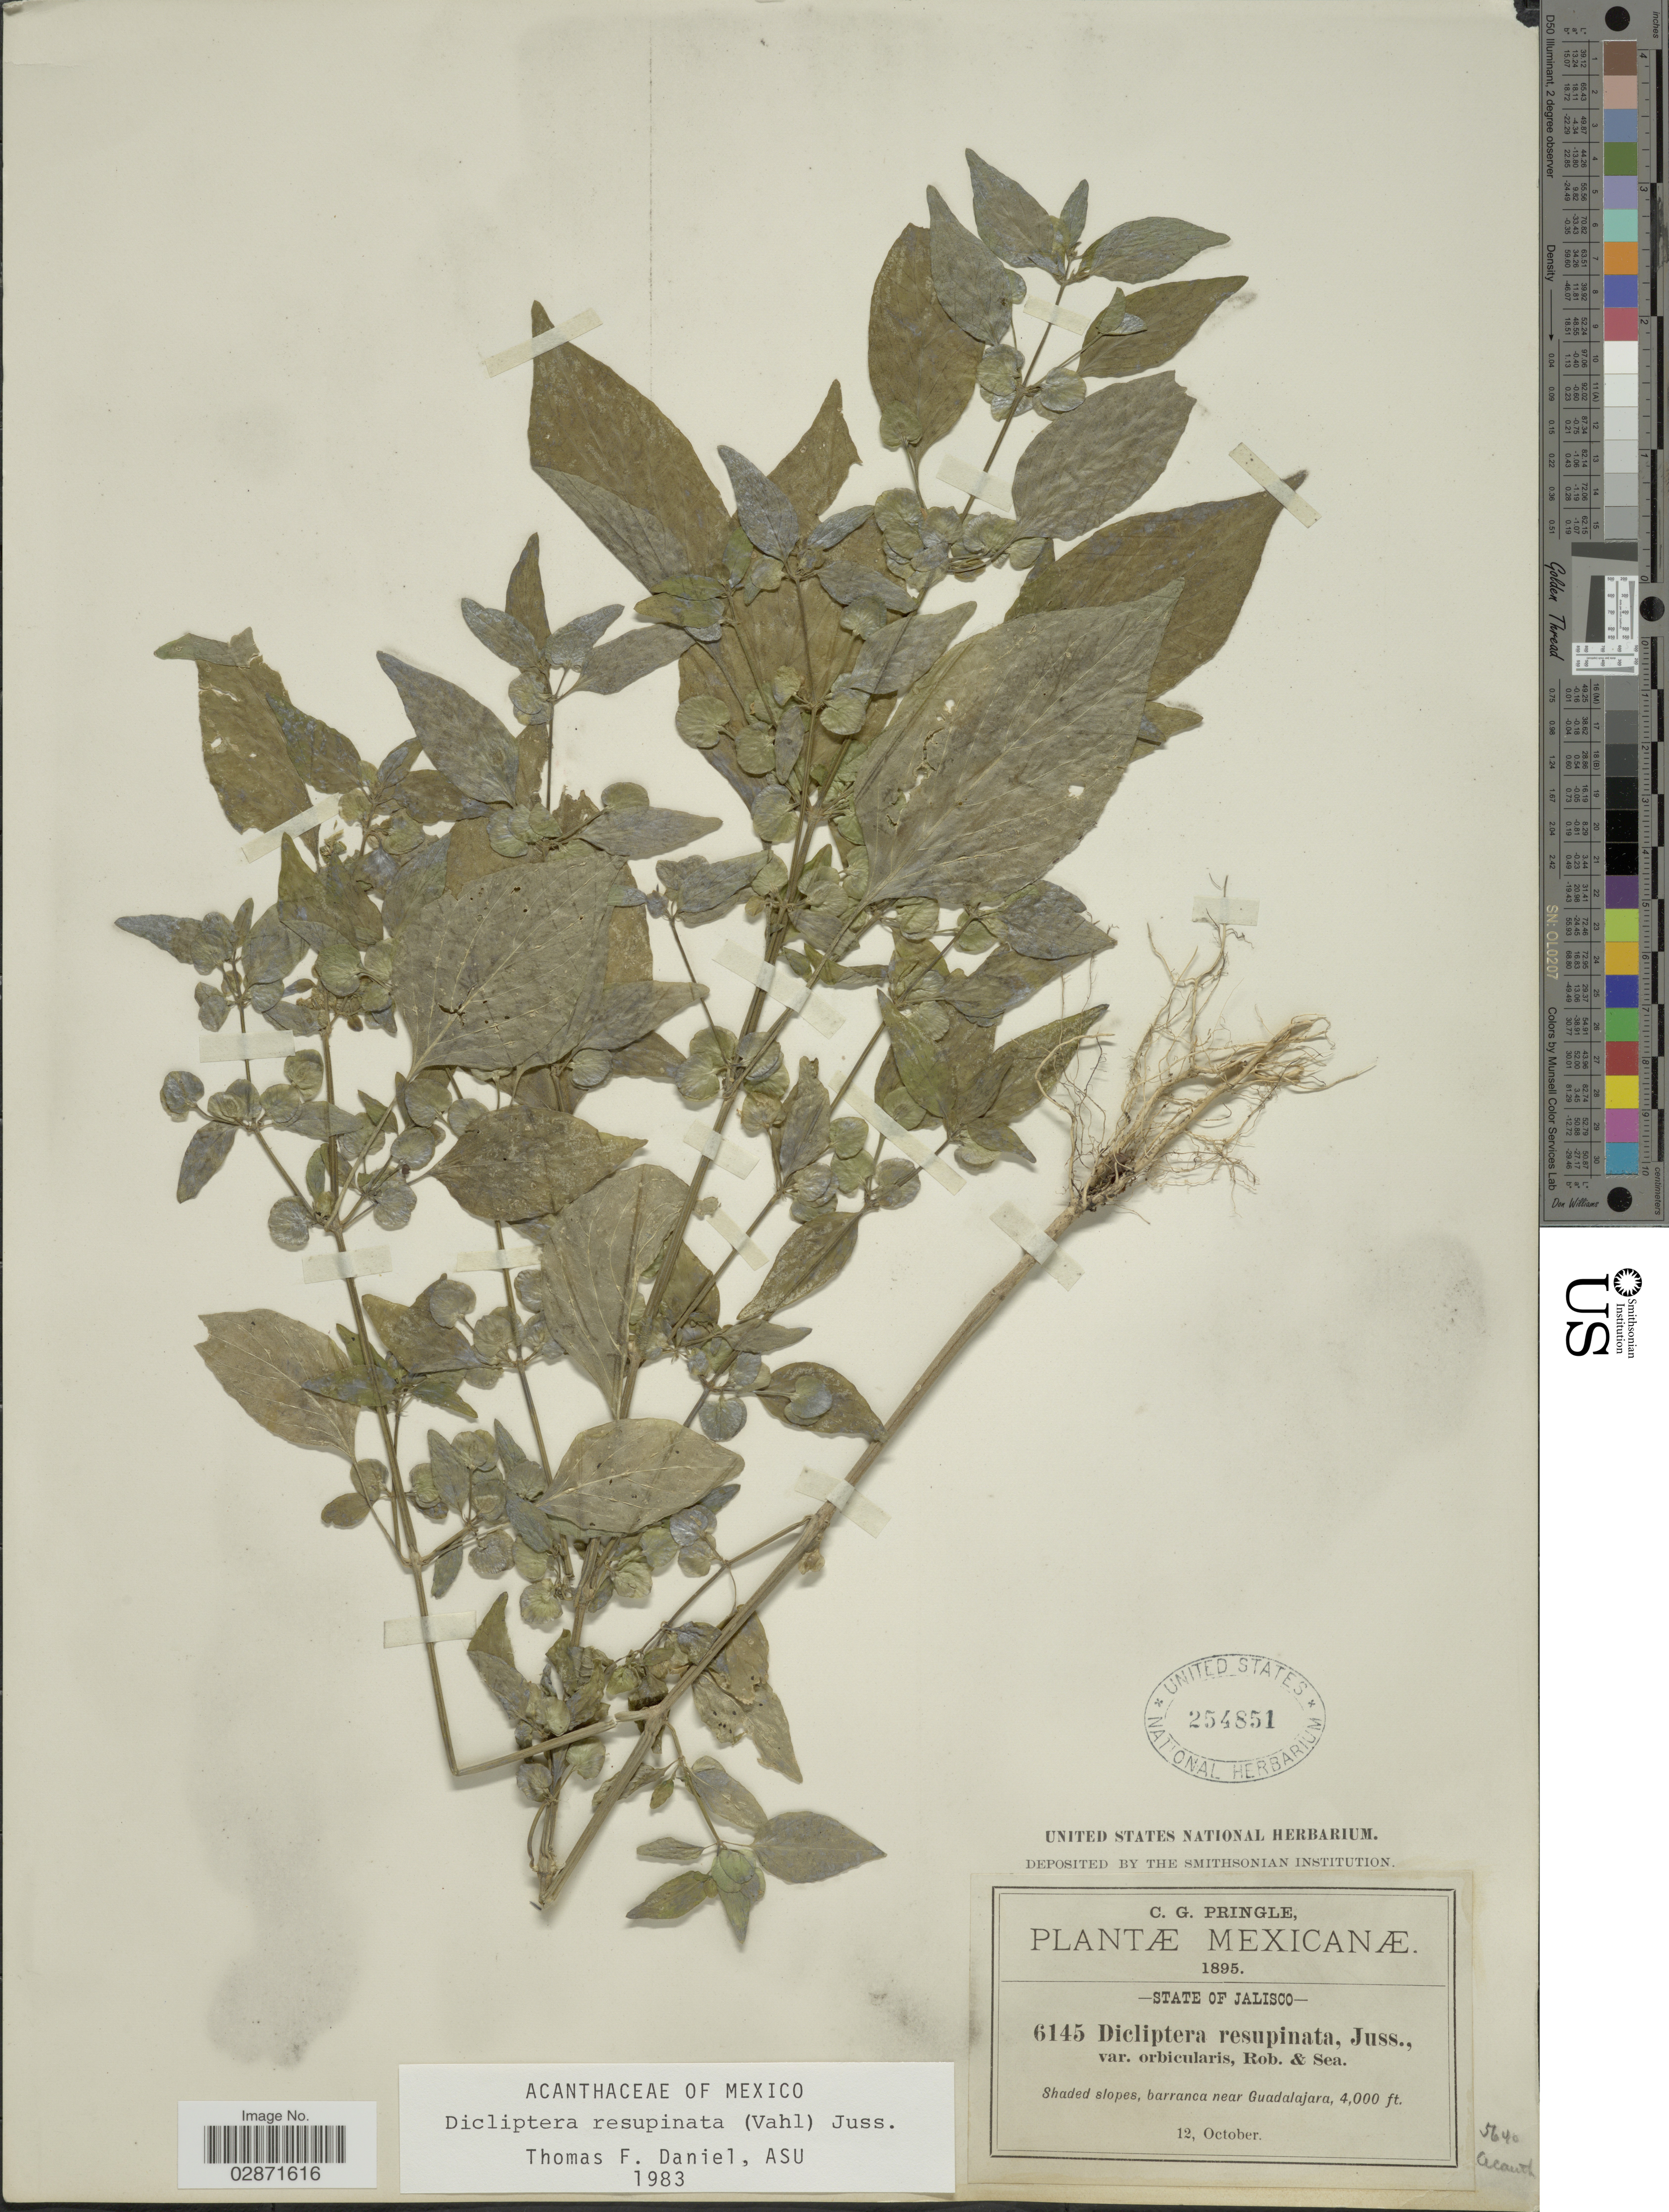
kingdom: Plantae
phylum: Tracheophyta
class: Magnoliopsida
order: Lamiales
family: Acanthaceae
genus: Dicliptera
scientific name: Dicliptera resupinata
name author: (Vahl) Juss.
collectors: C. G. Pringle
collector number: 6145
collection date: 1895-10-12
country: Mexico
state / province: Jalisco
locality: Shaded slopes, barranca near Guadalajara.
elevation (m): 1219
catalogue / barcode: US 254851